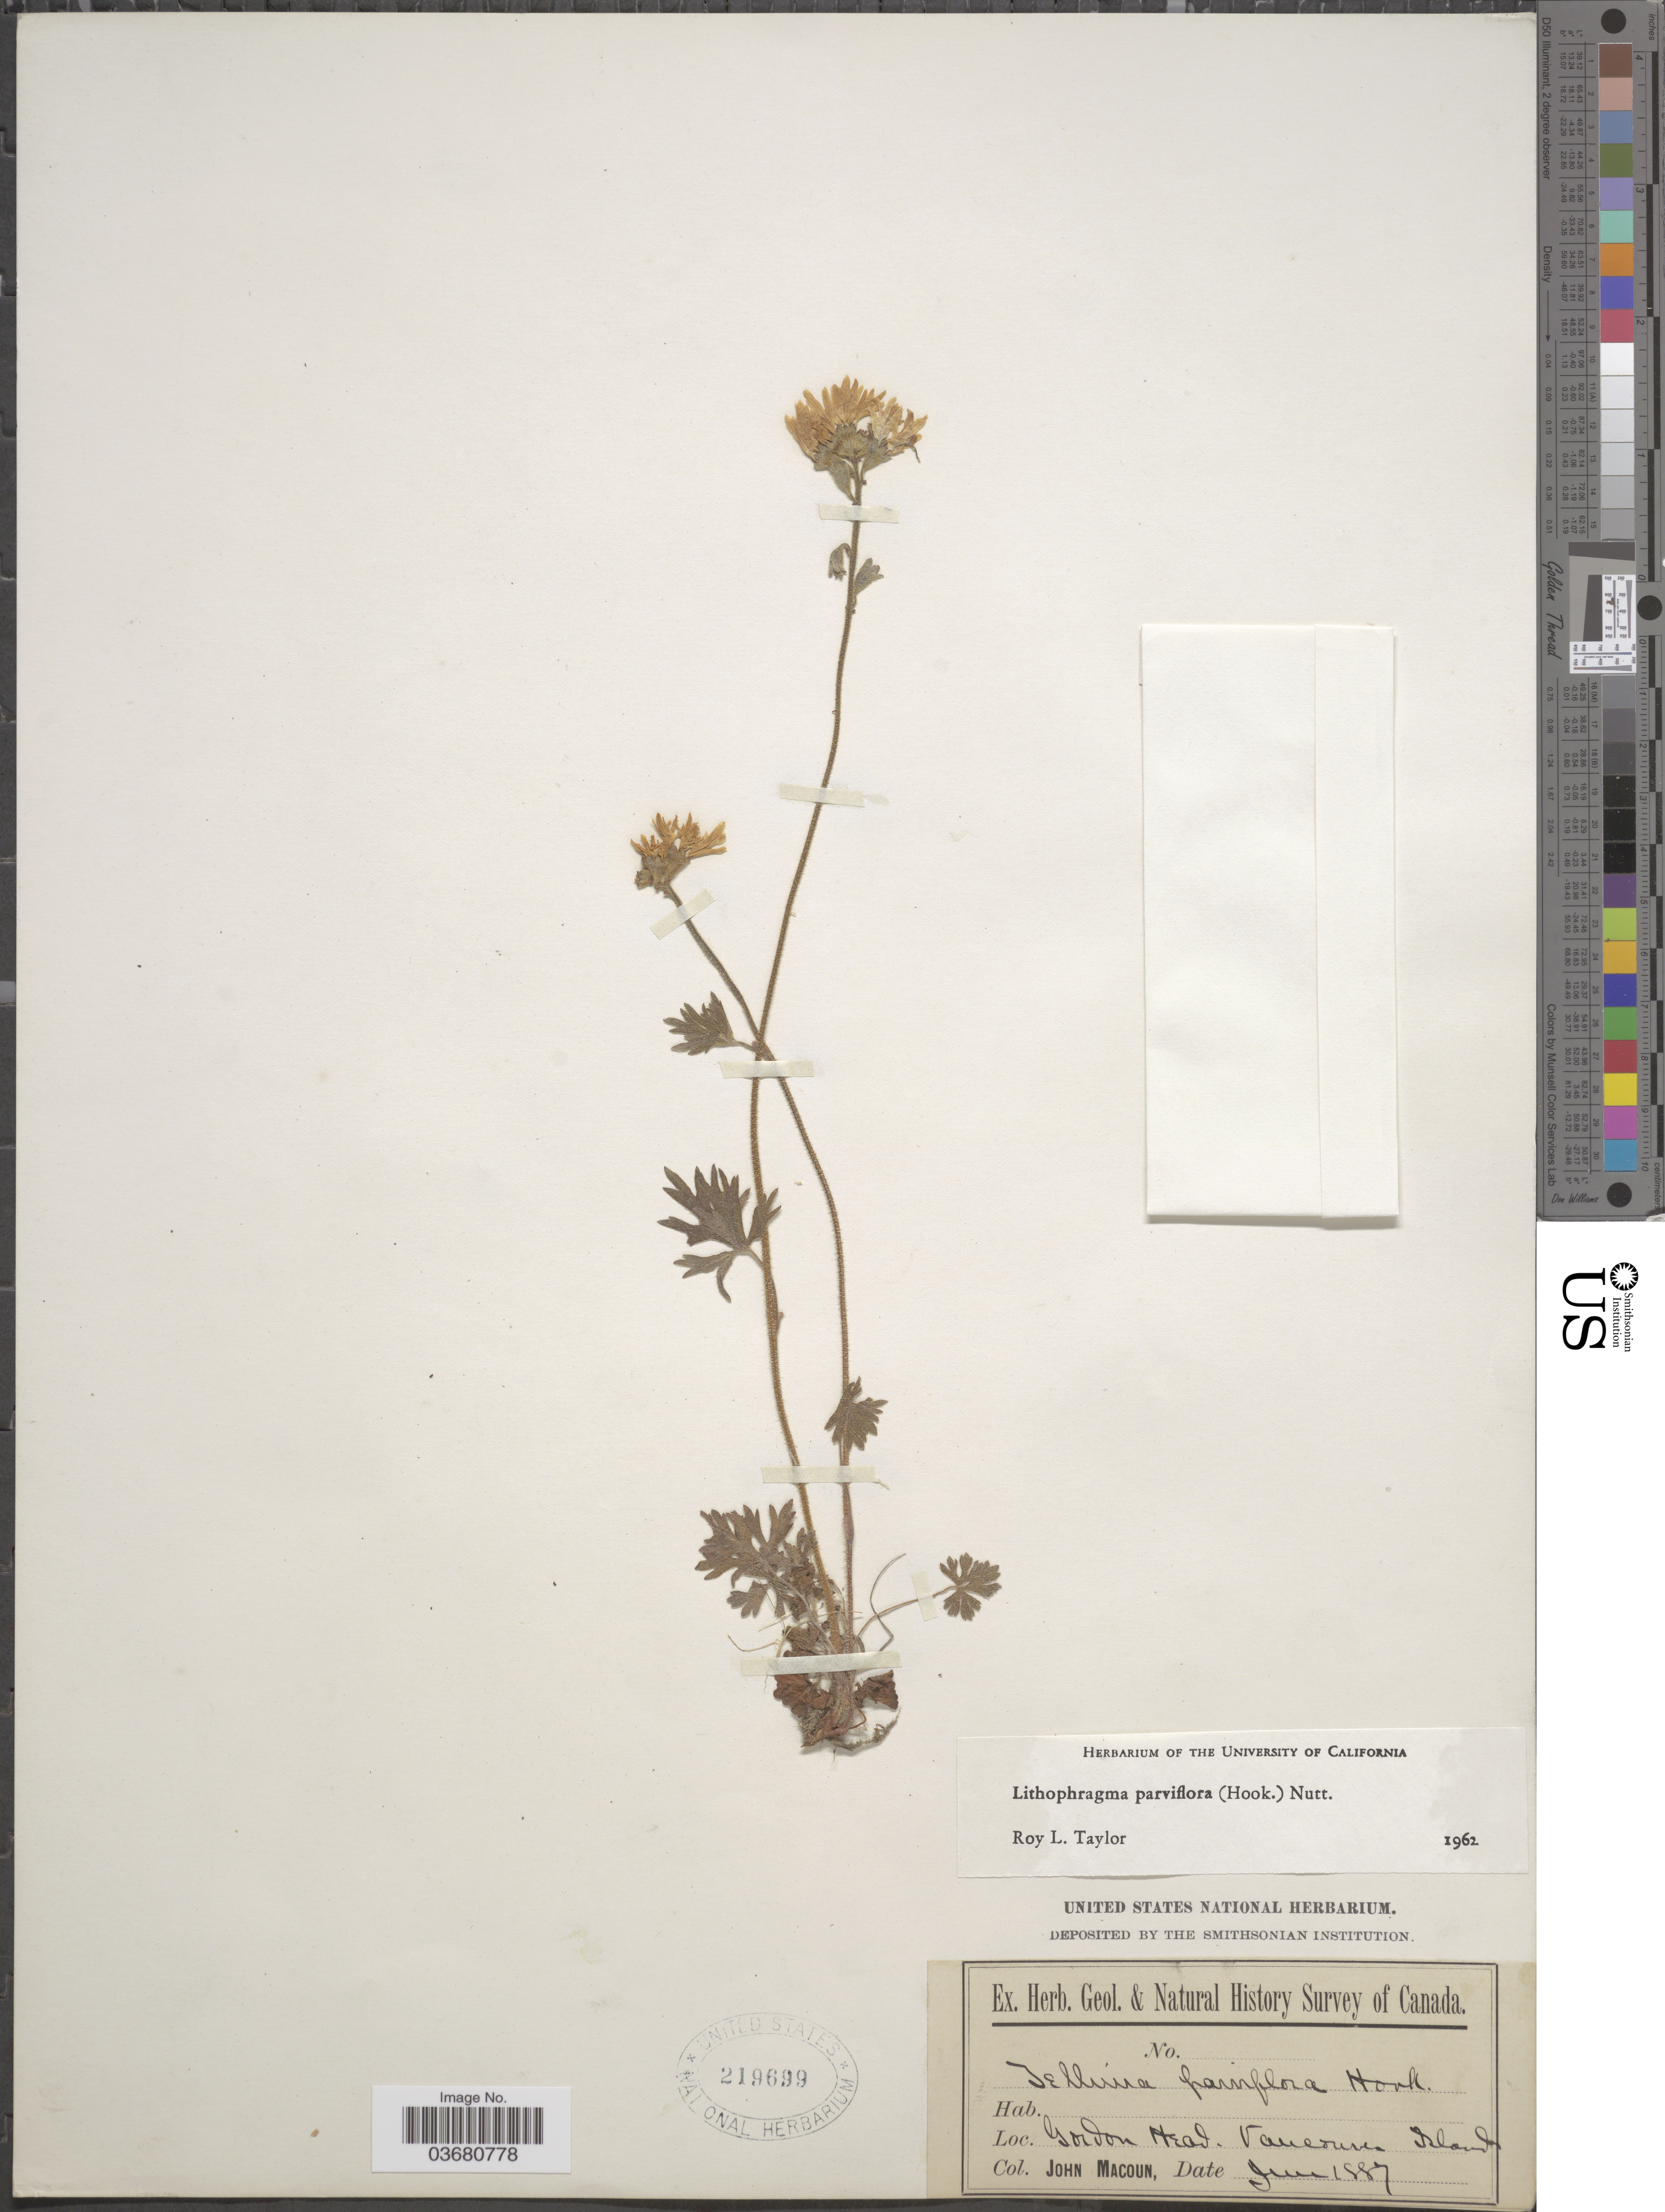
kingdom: Plantae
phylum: Tracheophyta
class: Magnoliopsida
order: Saxifragales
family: Saxifragaceae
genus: Lithophragma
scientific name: Lithophragma parviflorum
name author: (Hook.) Nutt.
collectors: J. Macoun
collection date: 1887-06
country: Canada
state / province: British Columbia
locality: Geol. & Natural History Survey of Canada. Gordon Head. Vancouver Island.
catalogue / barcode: US 219699